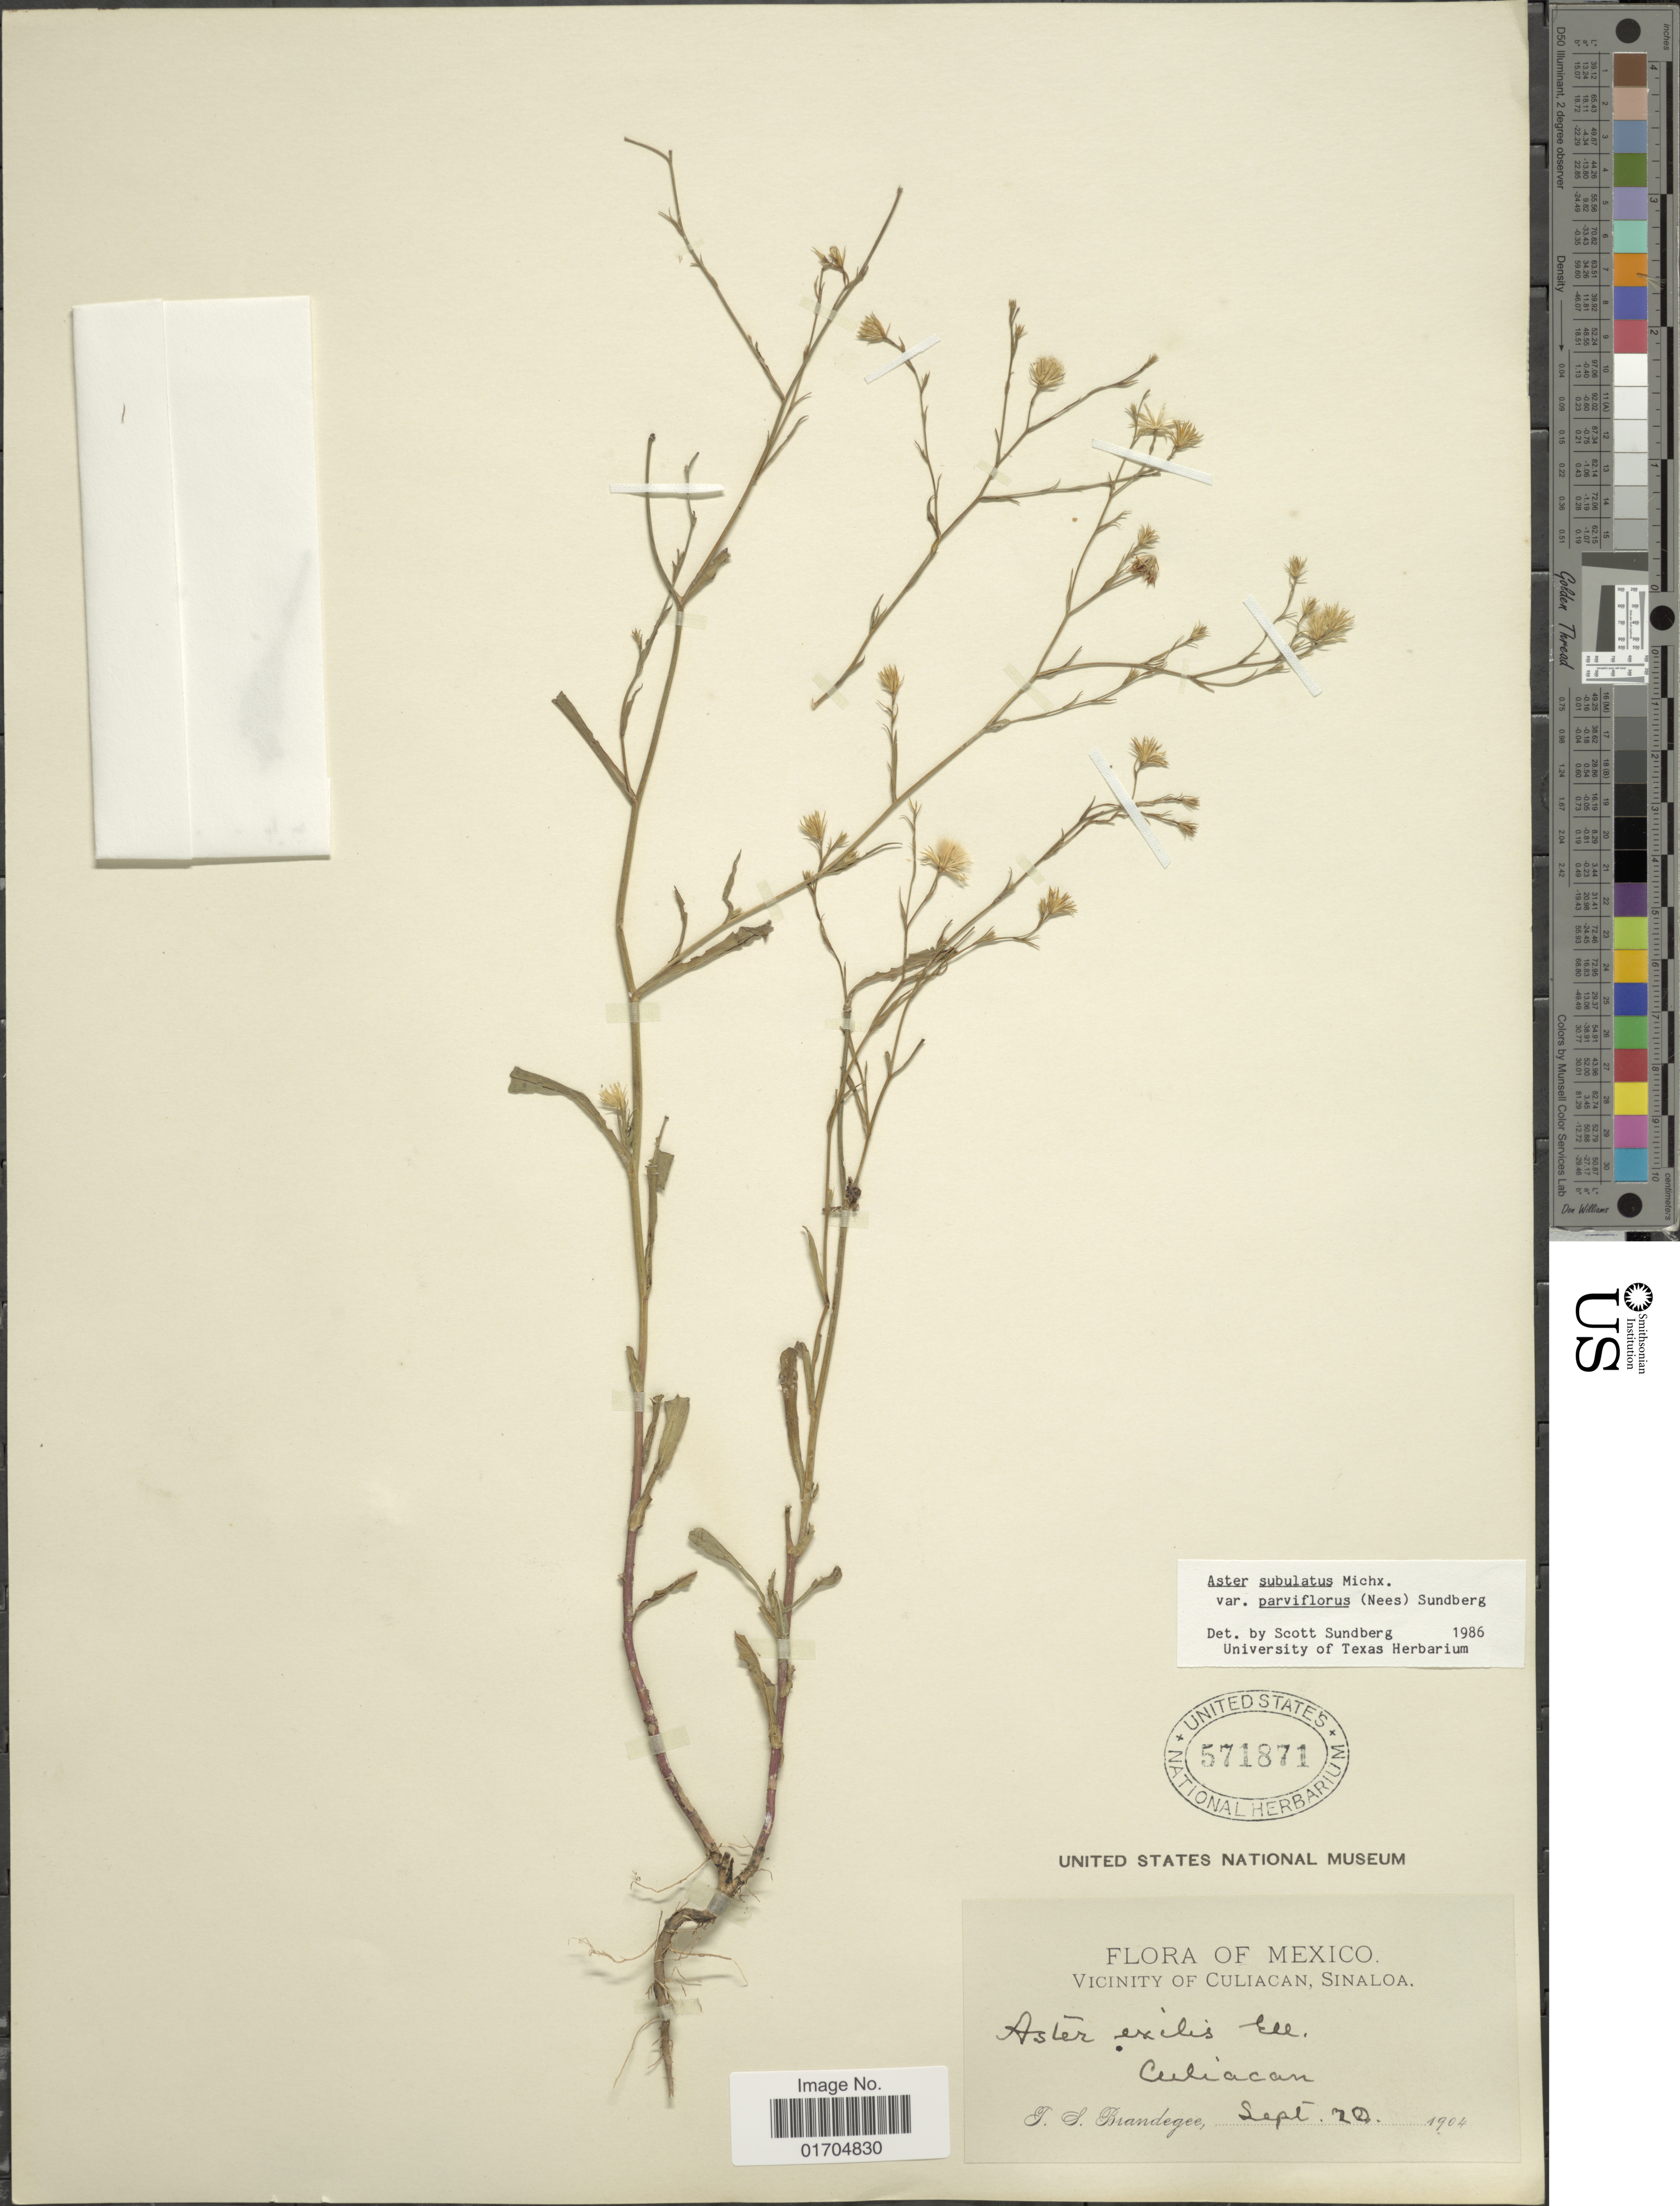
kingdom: Plantae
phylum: Tracheophyta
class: Magnoliopsida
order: Asterales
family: Asteraceae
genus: Symphyotrichum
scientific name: Symphyotrichum subulatum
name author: (Michx.) G.L. Nesom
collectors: T. S. Brandegee (herbarium)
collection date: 1904-09-20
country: Mexico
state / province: Sinaloa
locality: Vicinity of Culiacan, Culiacan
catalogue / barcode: US 571871